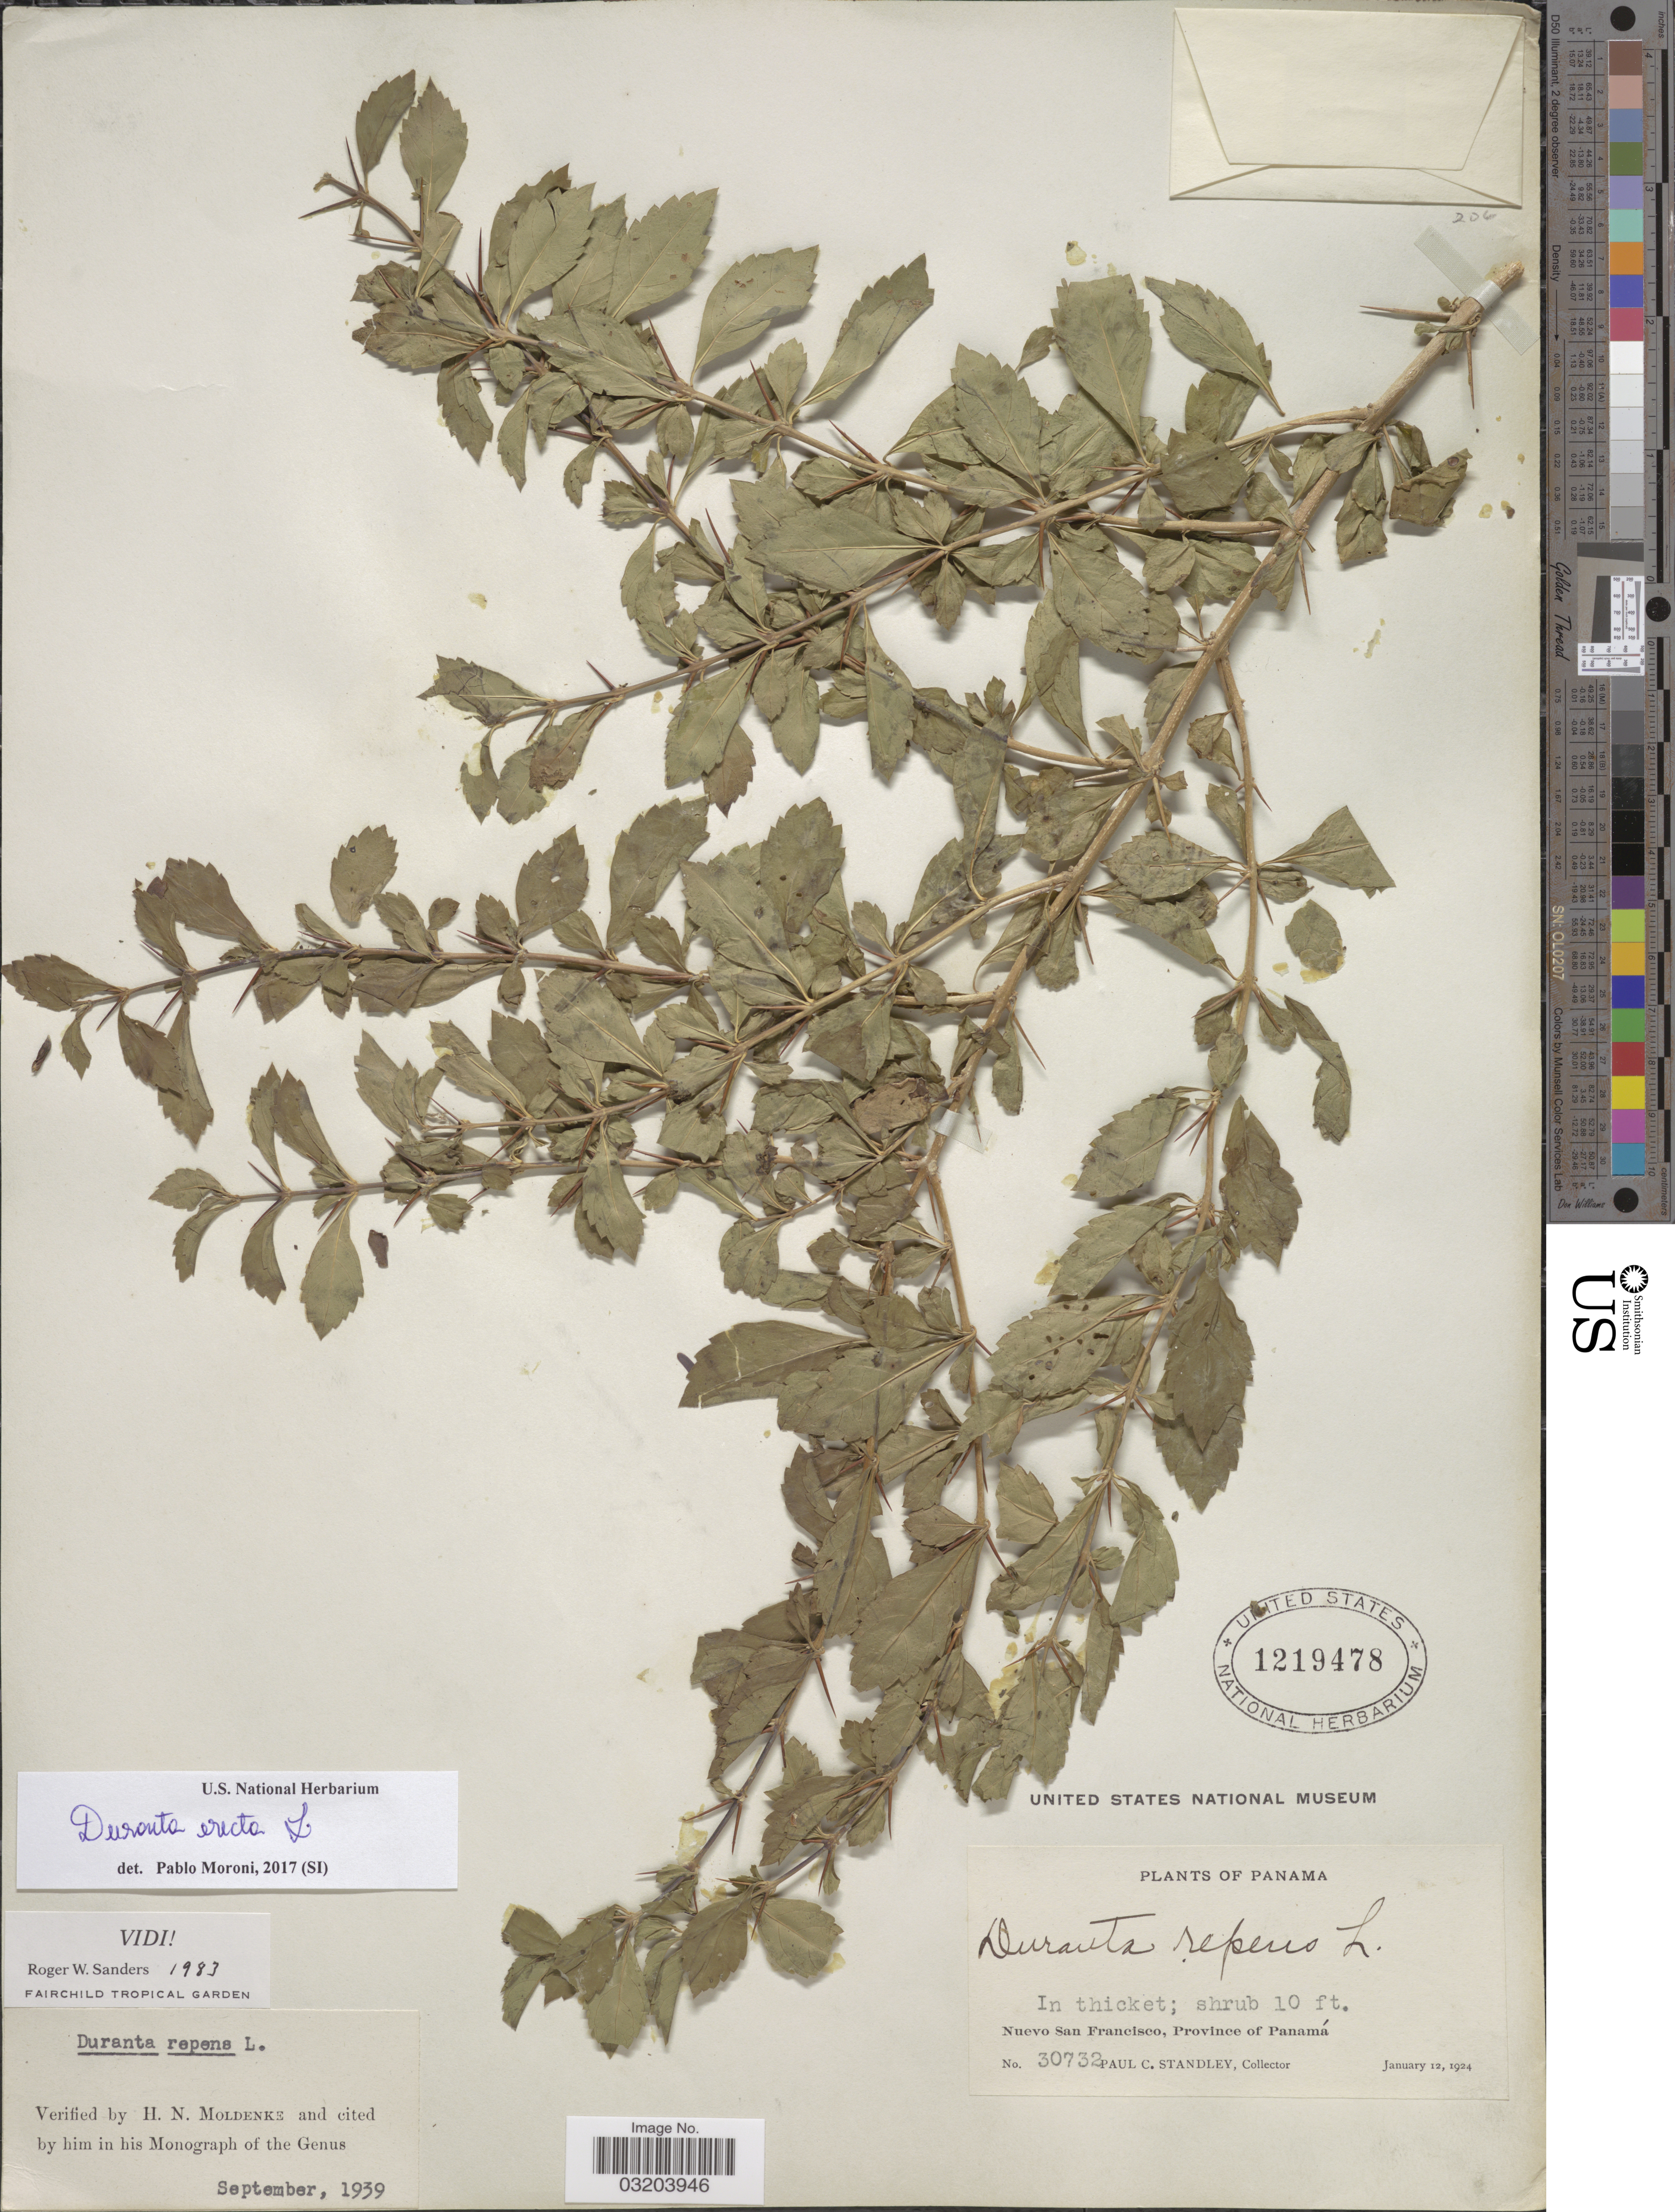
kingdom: Plantae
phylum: Tracheophyta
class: Magnoliopsida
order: Lamiales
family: Verbenaceae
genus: Duranta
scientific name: Duranta erecta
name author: L.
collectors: P. C. Standley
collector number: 30732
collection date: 1924-01-12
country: Panama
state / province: Panamá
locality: Nuevo San Francisco.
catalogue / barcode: US 1219478